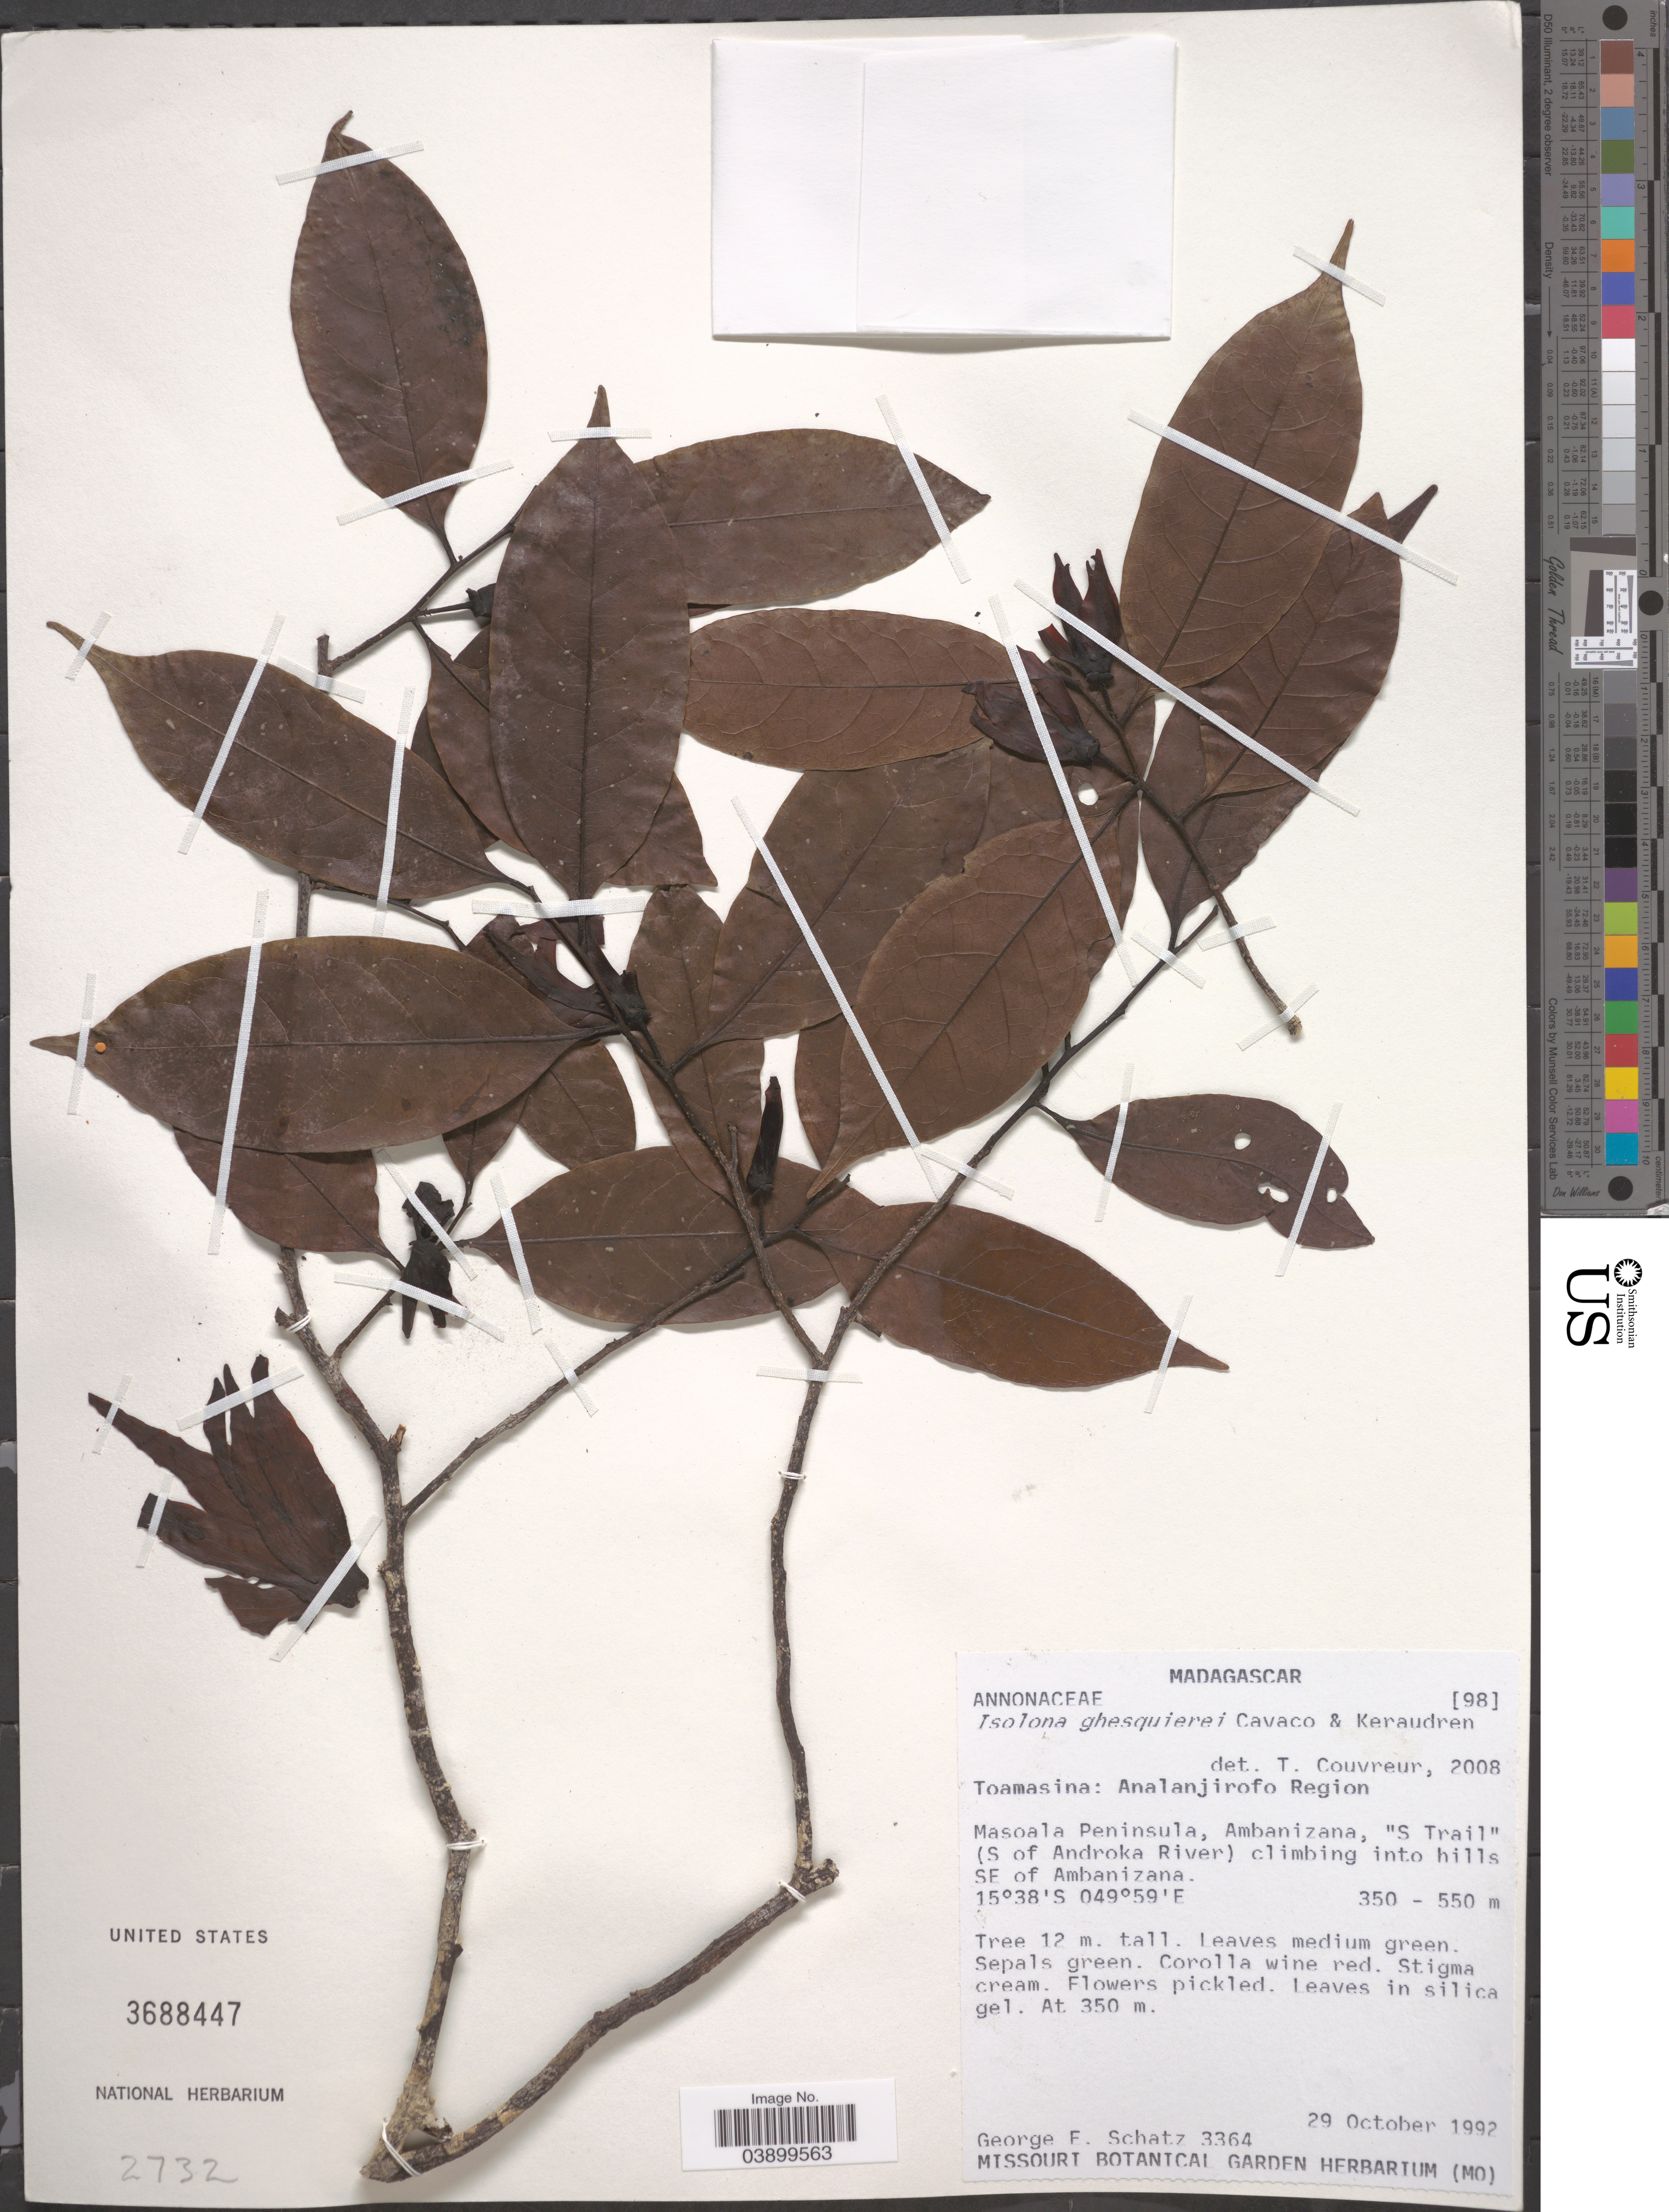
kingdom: Plantae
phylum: Tracheophyta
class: Magnoliopsida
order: Magnoliales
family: Annonaceae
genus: Isolona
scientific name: Isolona ghesquierei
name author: Cavaco & Keraudren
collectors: G. Schatz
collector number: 3364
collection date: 1992-10-29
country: Madagascar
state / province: Analanjirofo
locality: Analanjirofo Region. Masoala Peninsula, Ambanizana, "S Trail" (S of Androka River) climbing into hills SE of Ambanizana.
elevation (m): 350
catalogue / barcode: US 3688447